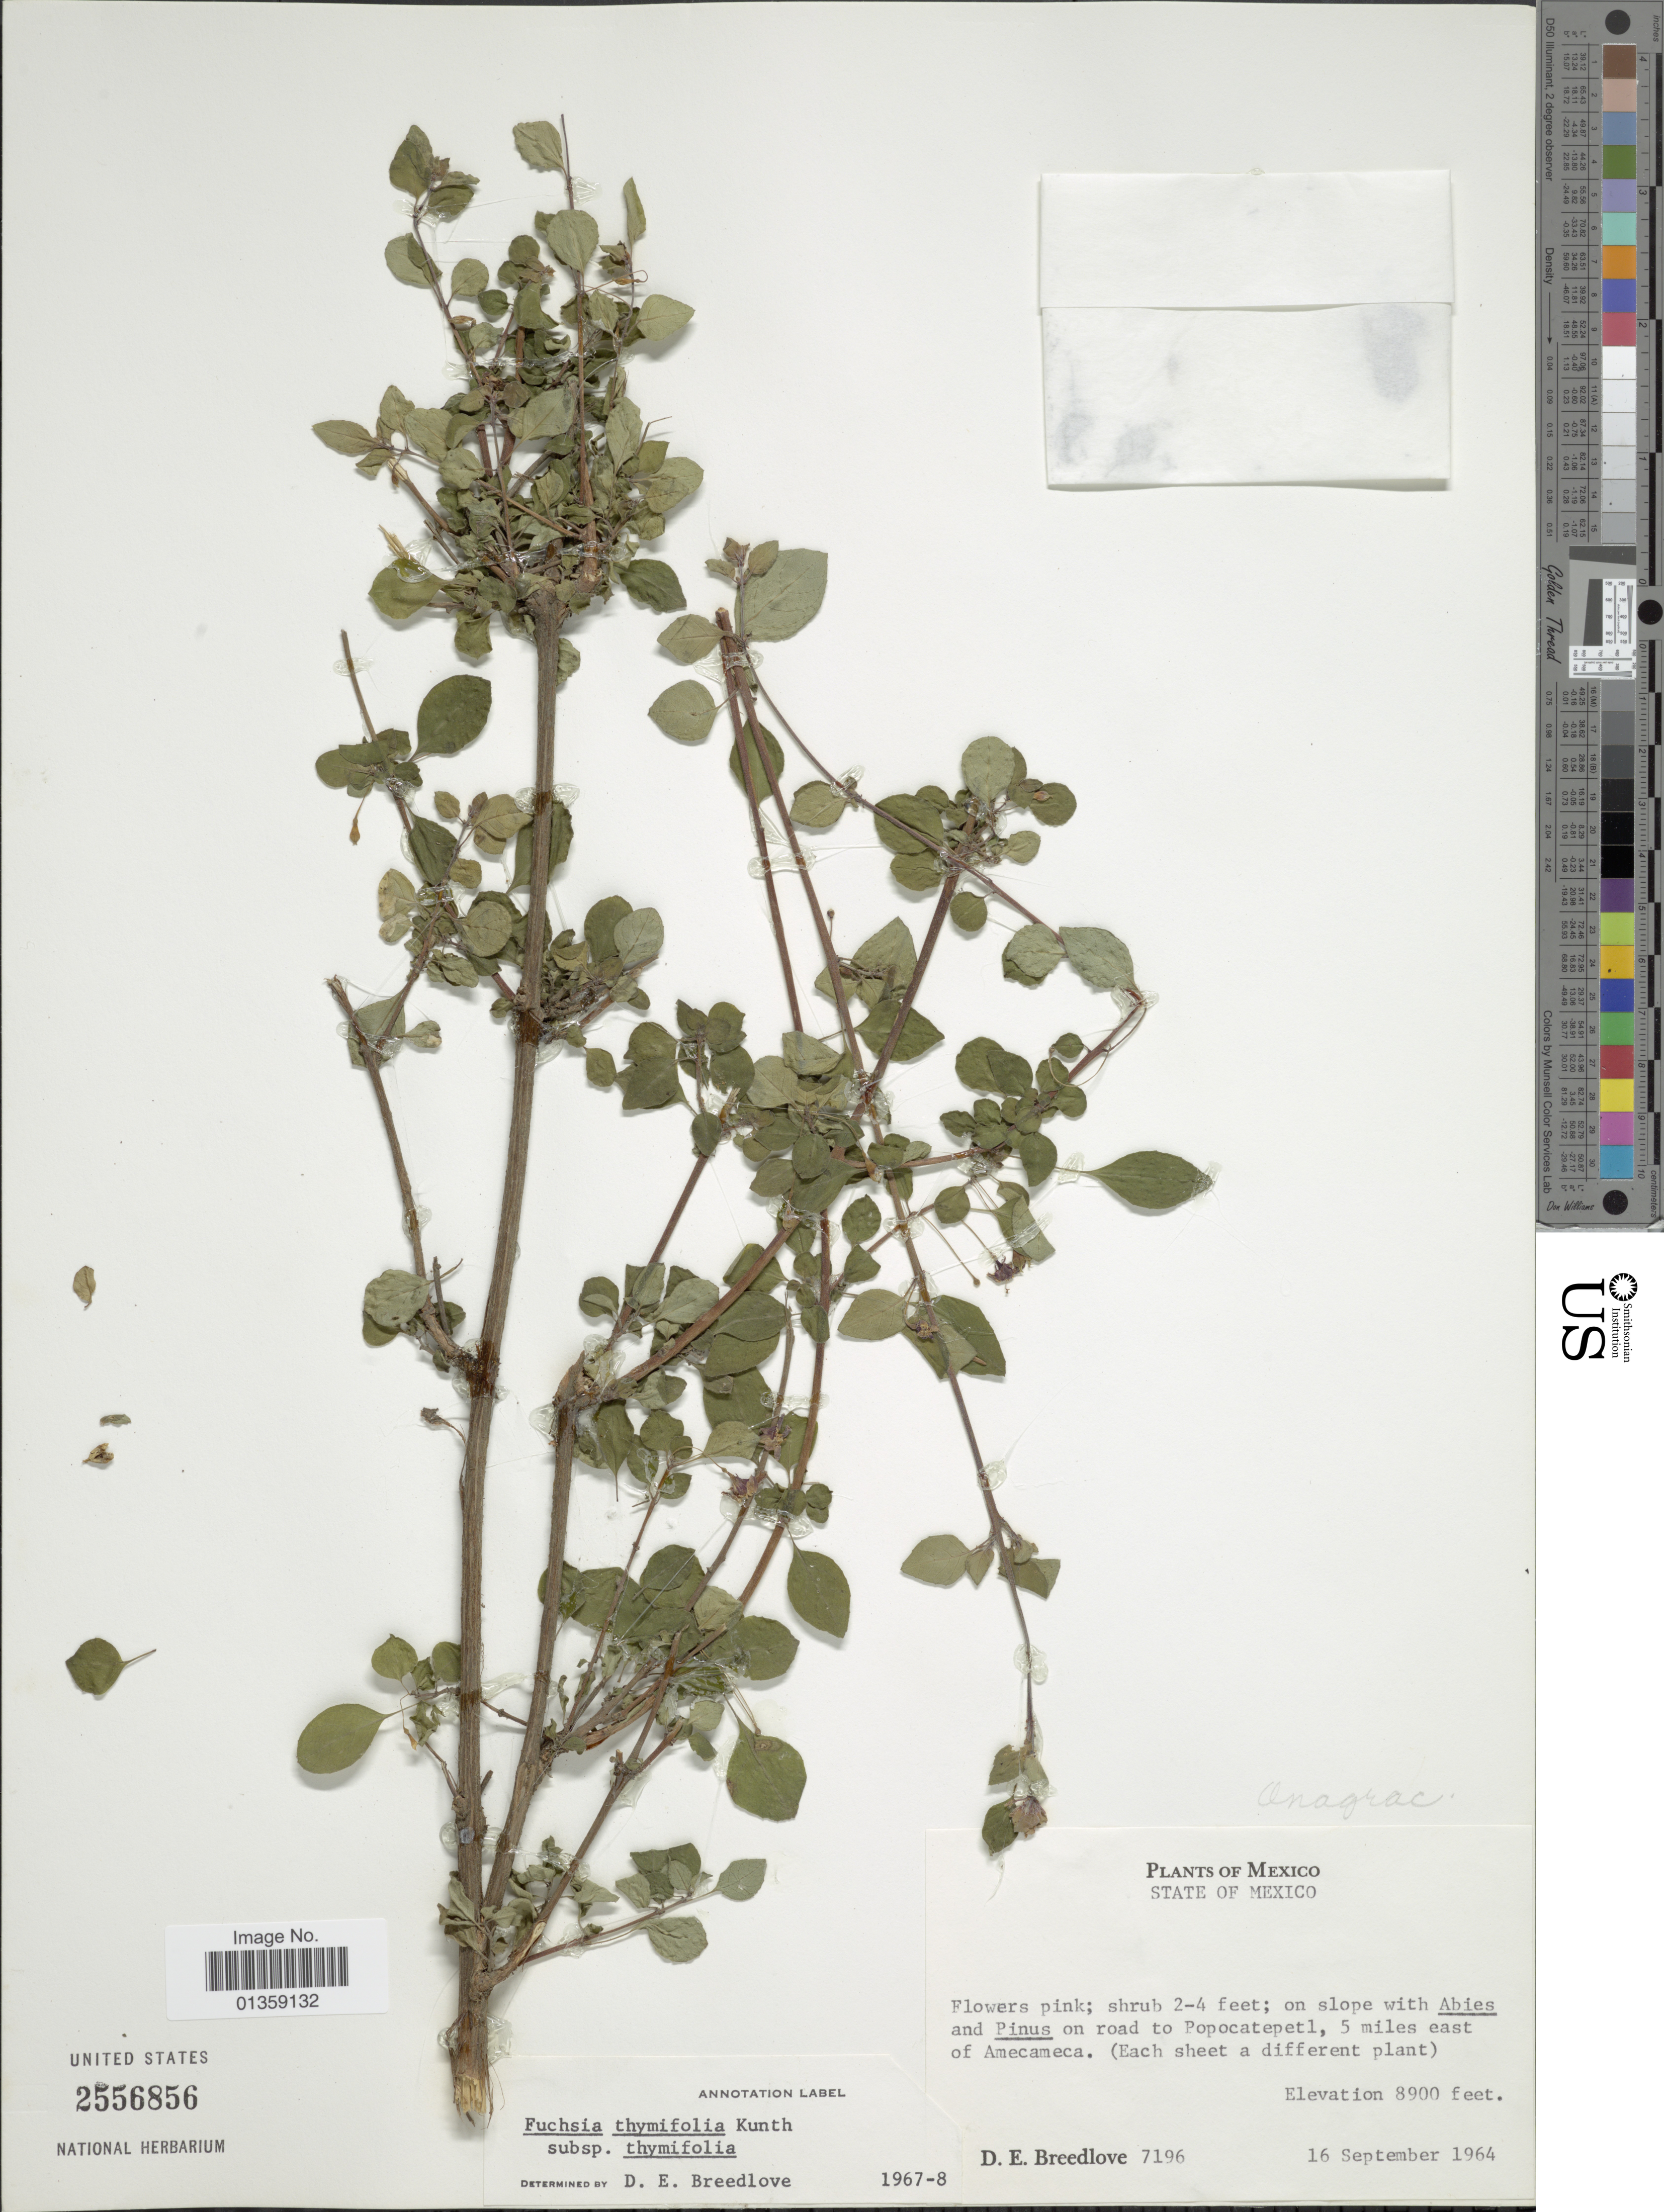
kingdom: Plantae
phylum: Tracheophyta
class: Magnoliopsida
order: Myrtales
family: Onagraceae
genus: Fuchsia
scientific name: Fuchsia thymifolia subsp. thymifolia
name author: Kunth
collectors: D. E. Breedlove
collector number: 7196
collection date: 1964-09-16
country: Mexico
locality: State of Mexico, on road to Popocatepetl, 5 miles east of Amecameca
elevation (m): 2713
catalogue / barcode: US 2556856